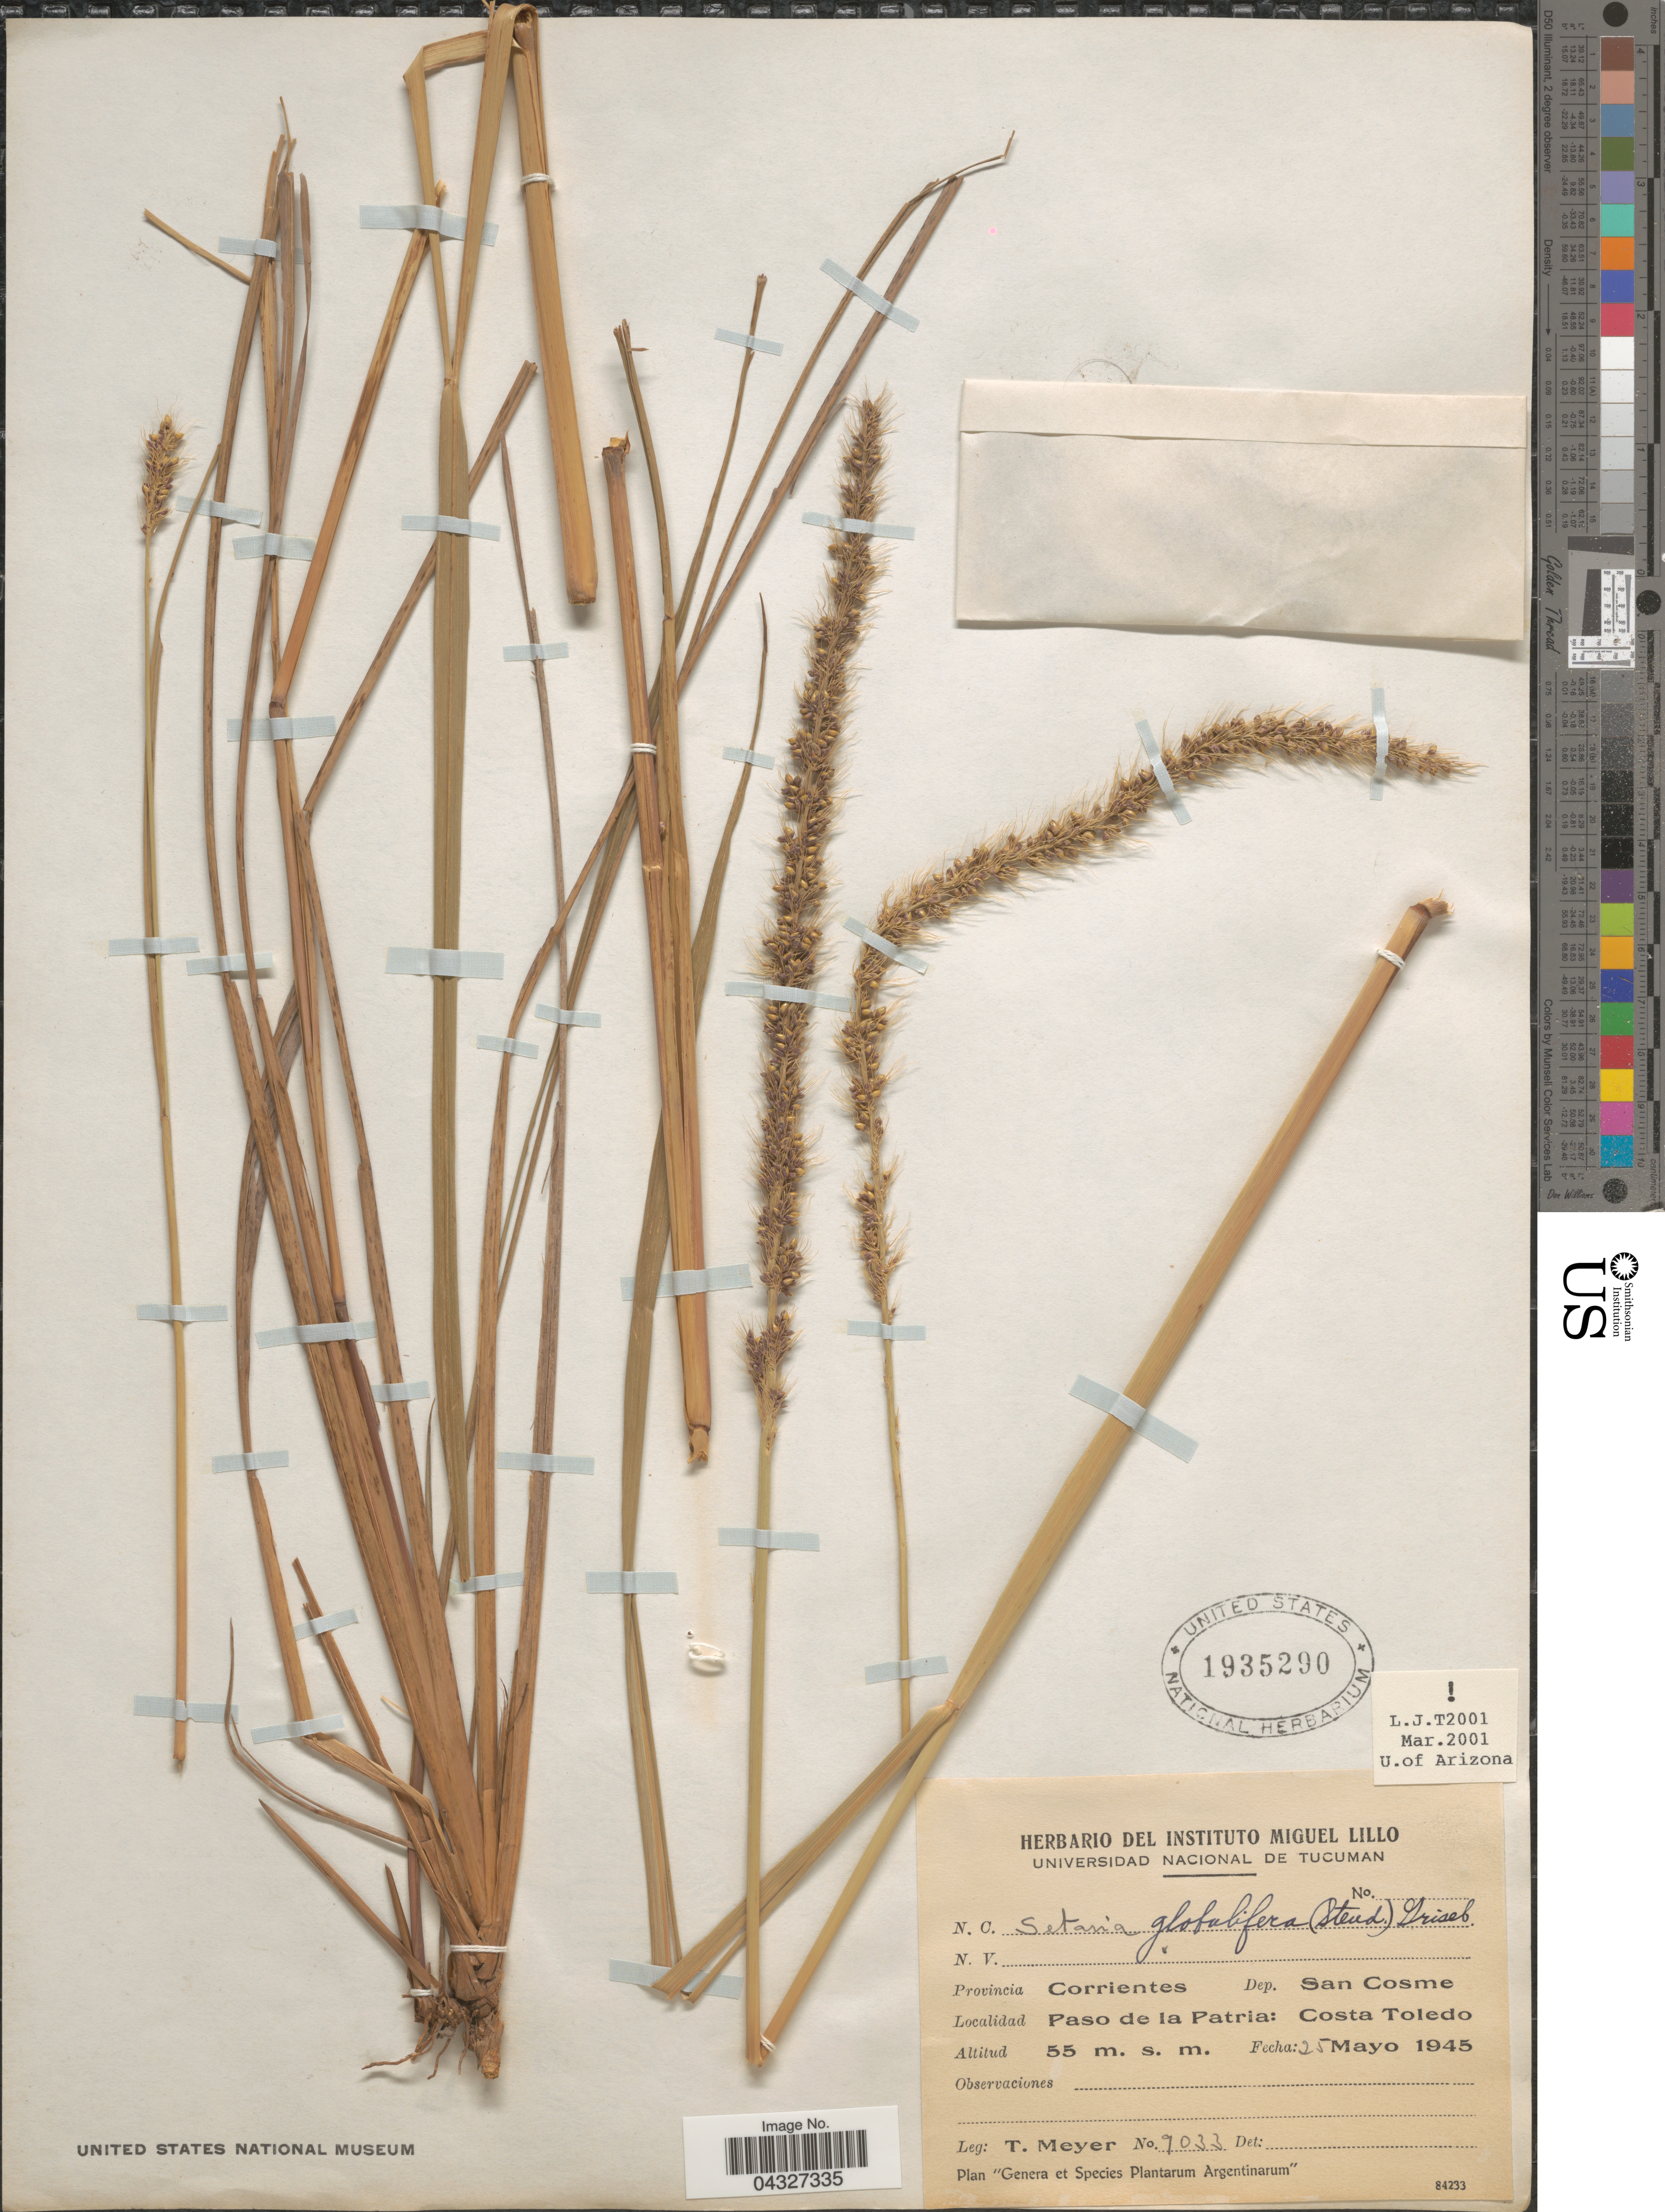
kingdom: Plantae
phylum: Tracheophyta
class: Liliopsida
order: Poales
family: Poaceae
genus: Setaria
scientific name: Setaria globulifera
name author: Griseb.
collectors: T. Meyer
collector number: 7033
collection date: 1945-05-25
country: Argentina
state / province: Corrientes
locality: Provincia Corrientes. Dep. San Cosme. Paso de la Patria: Costa Toledo.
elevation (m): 55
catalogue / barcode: US 1935290